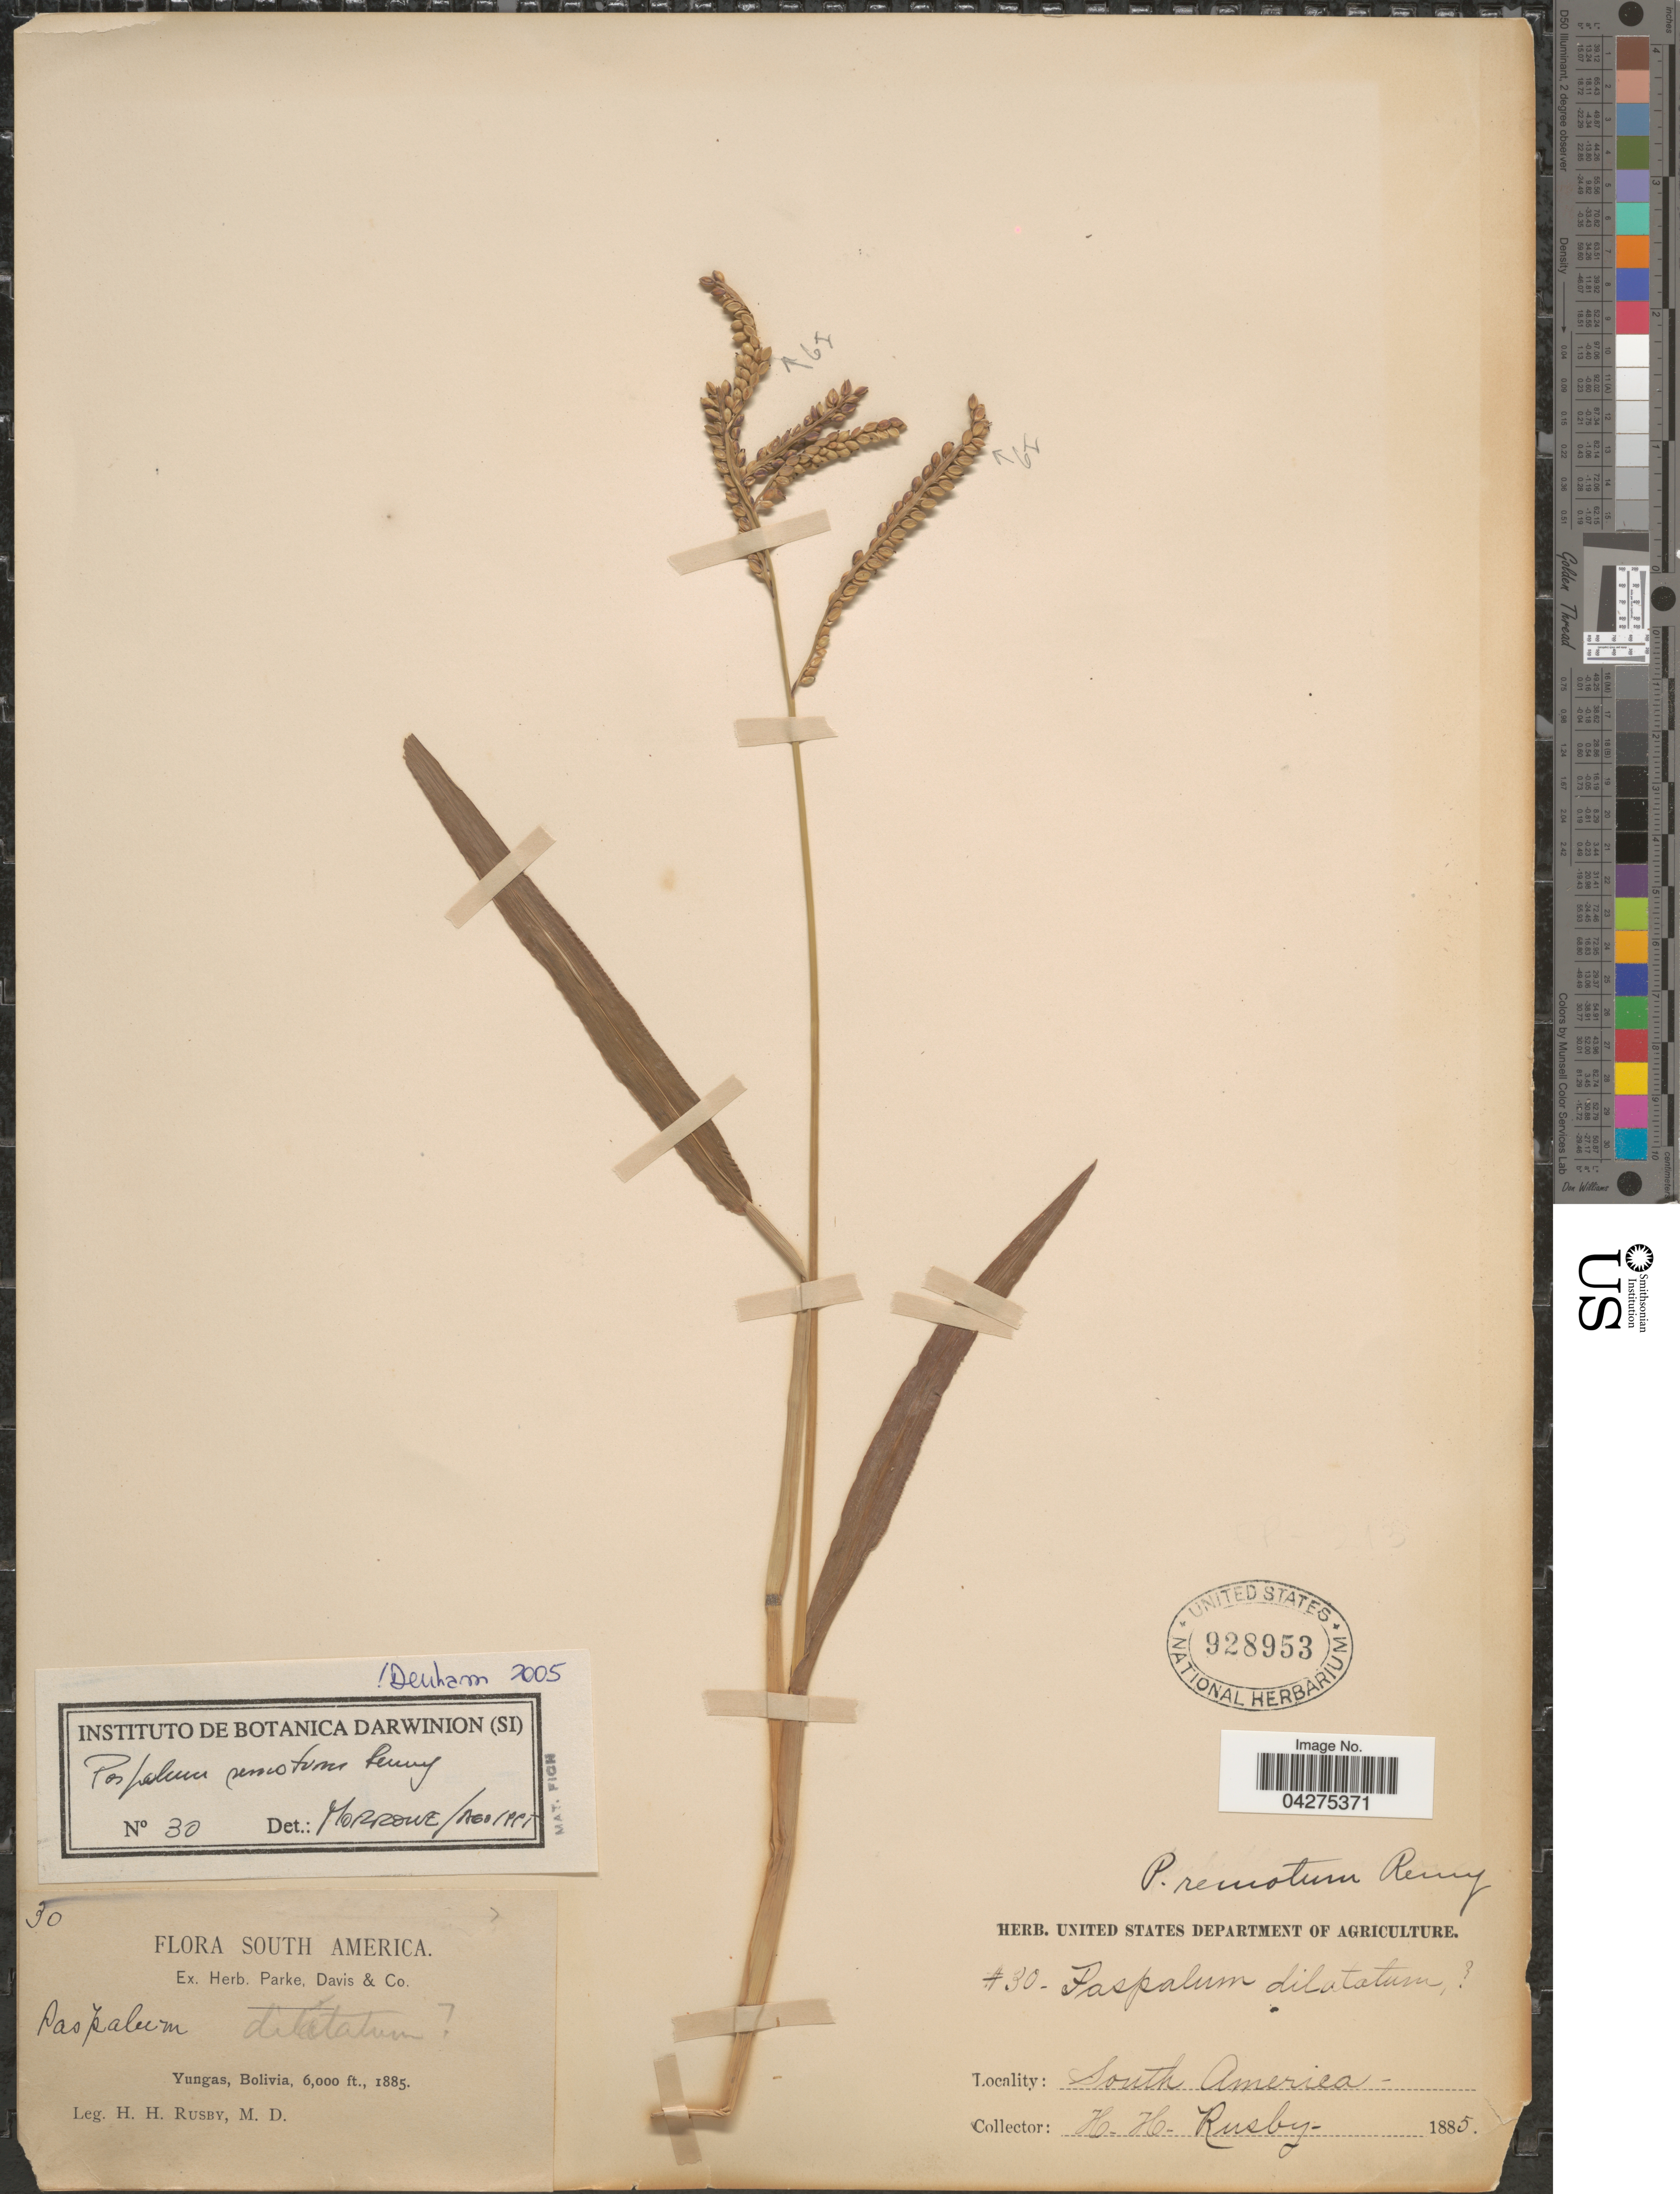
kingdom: Plantae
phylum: Tracheophyta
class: Liliopsida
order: Poales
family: Poaceae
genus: Paspalum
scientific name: Paspalum remotum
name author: J. Rémy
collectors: H. H. Rusby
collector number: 30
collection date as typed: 1885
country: Bolivia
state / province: La Paz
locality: Yungas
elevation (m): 1829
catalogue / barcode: US 928953